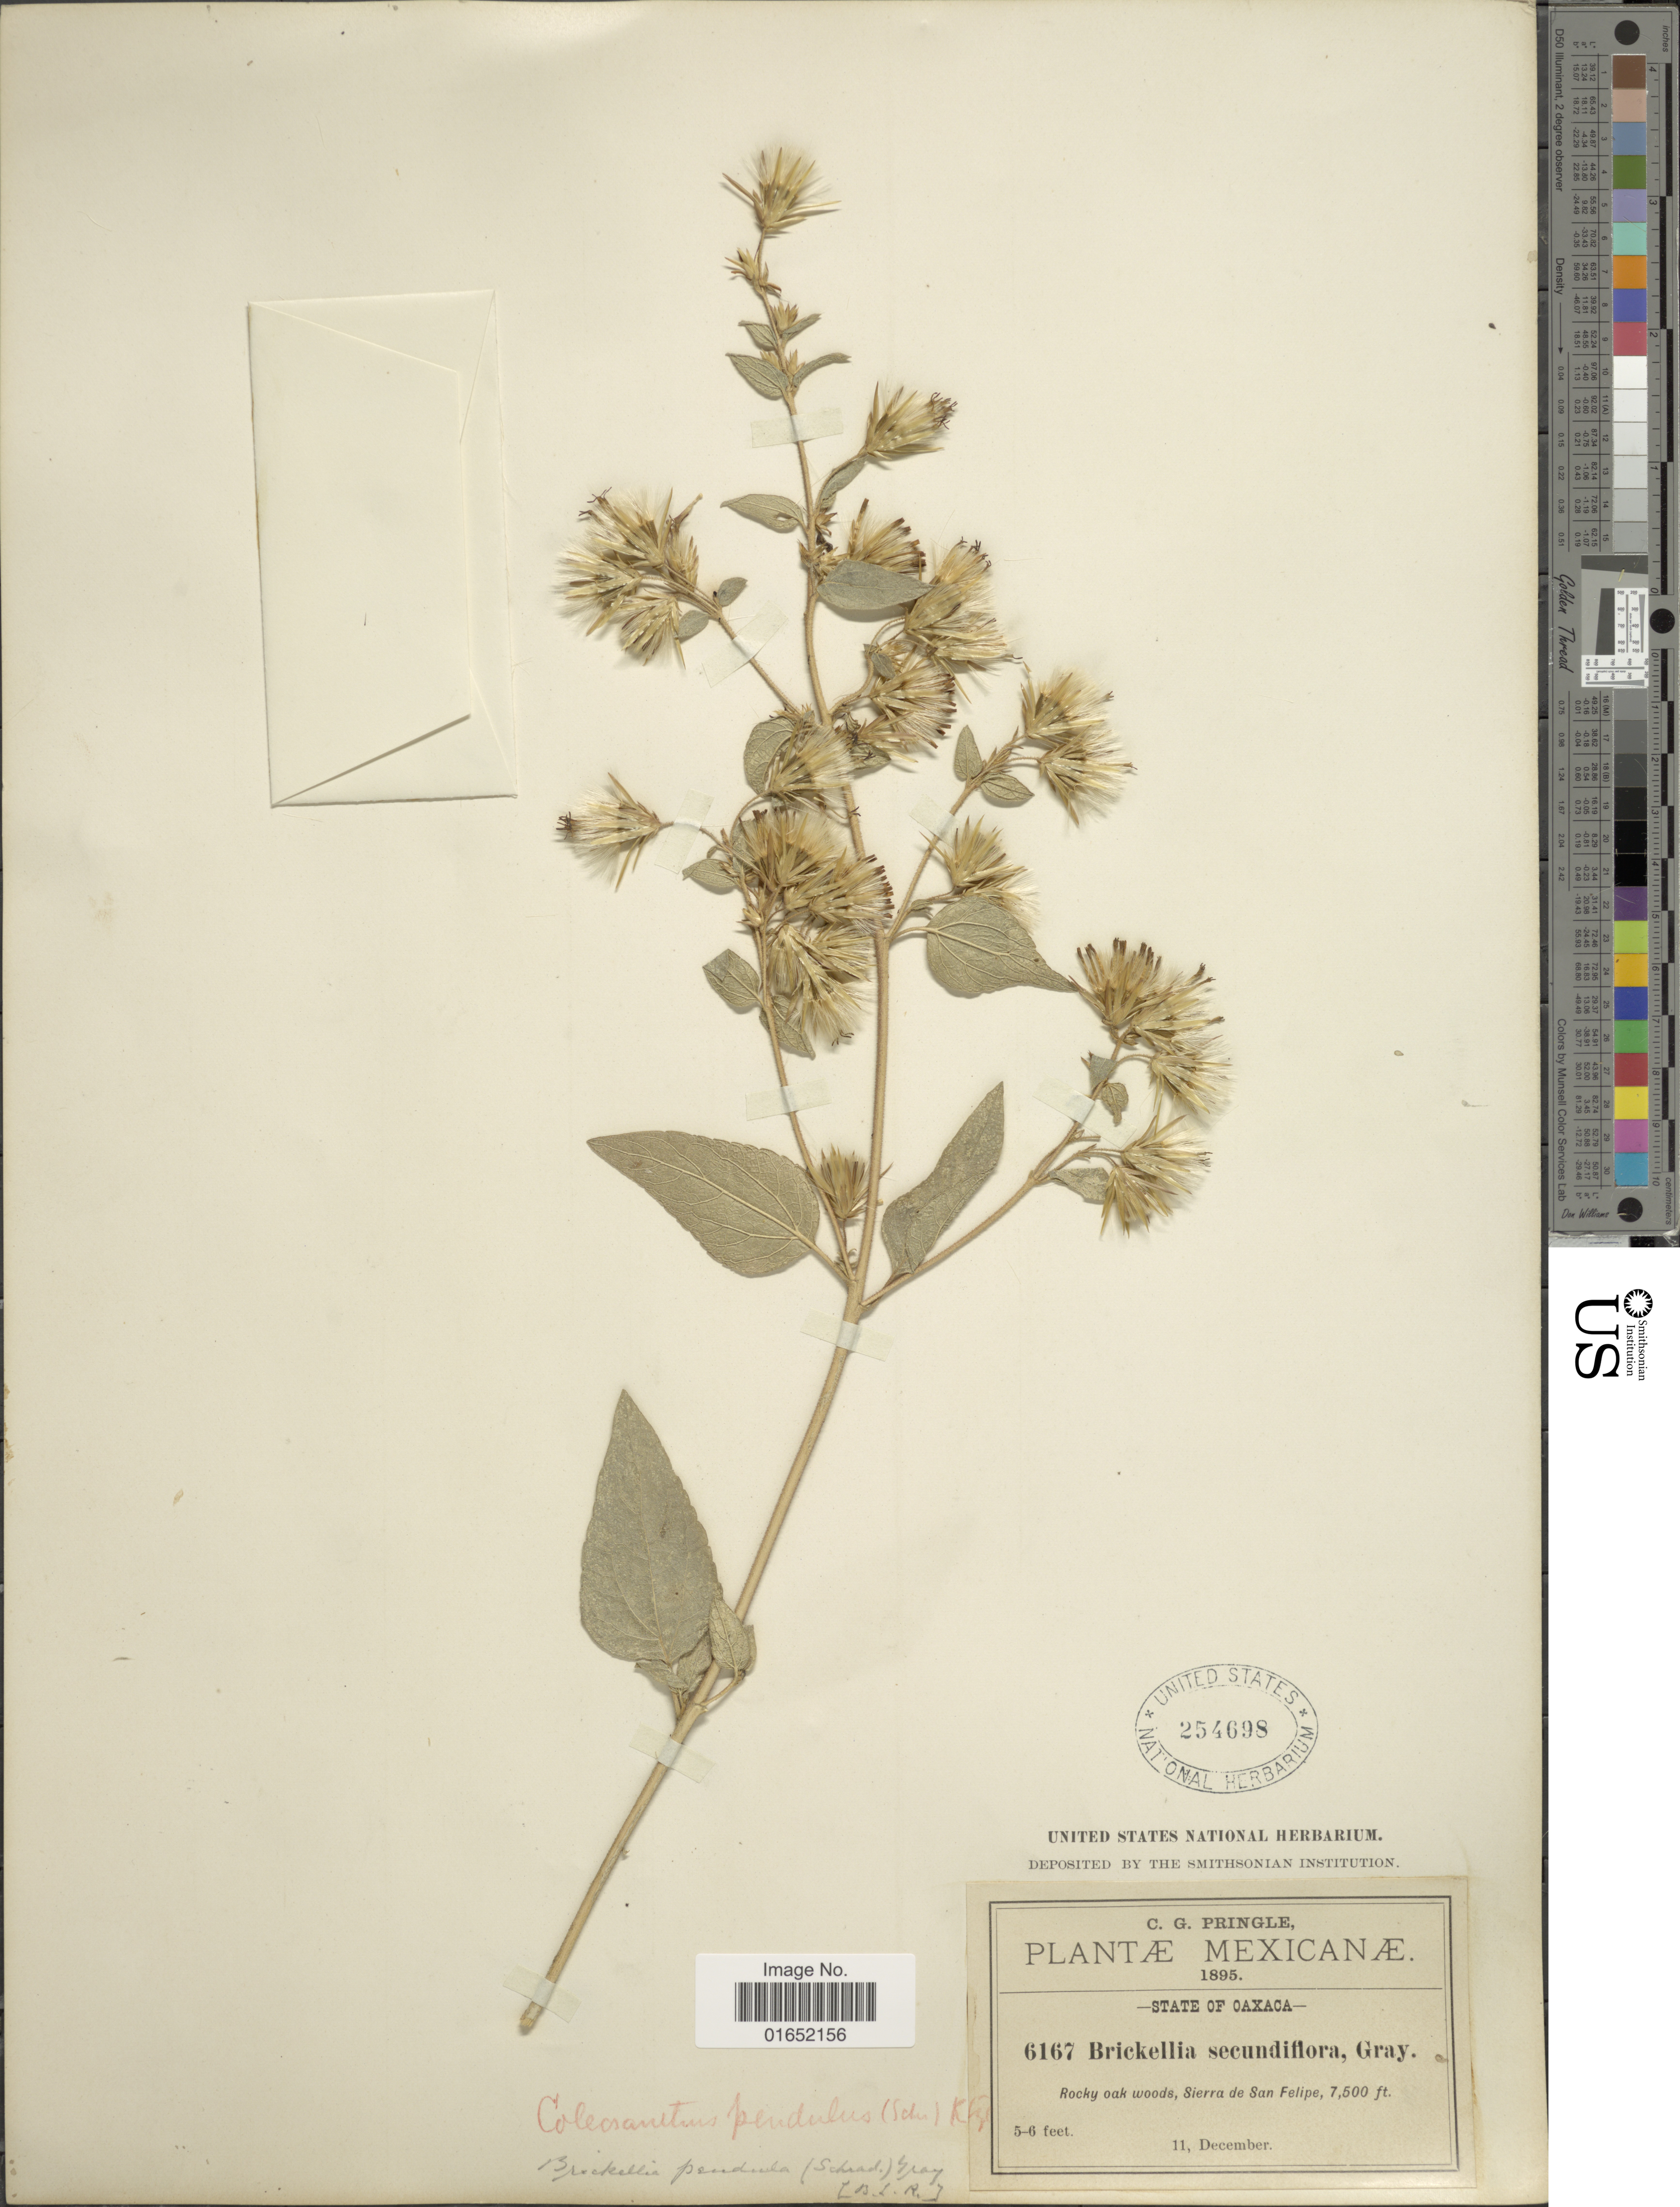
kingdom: Plantae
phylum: Tracheophyta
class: Magnoliopsida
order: Asterales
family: Asteraceae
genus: Brickellia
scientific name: Brickellia pendula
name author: (Schrad.) A. Gray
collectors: C. G. Pringle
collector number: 6167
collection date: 1895-12-11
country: Mexico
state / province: Oaxaca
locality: Rocky oak woods, Sierra de San Felipe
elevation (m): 2286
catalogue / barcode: US 254698